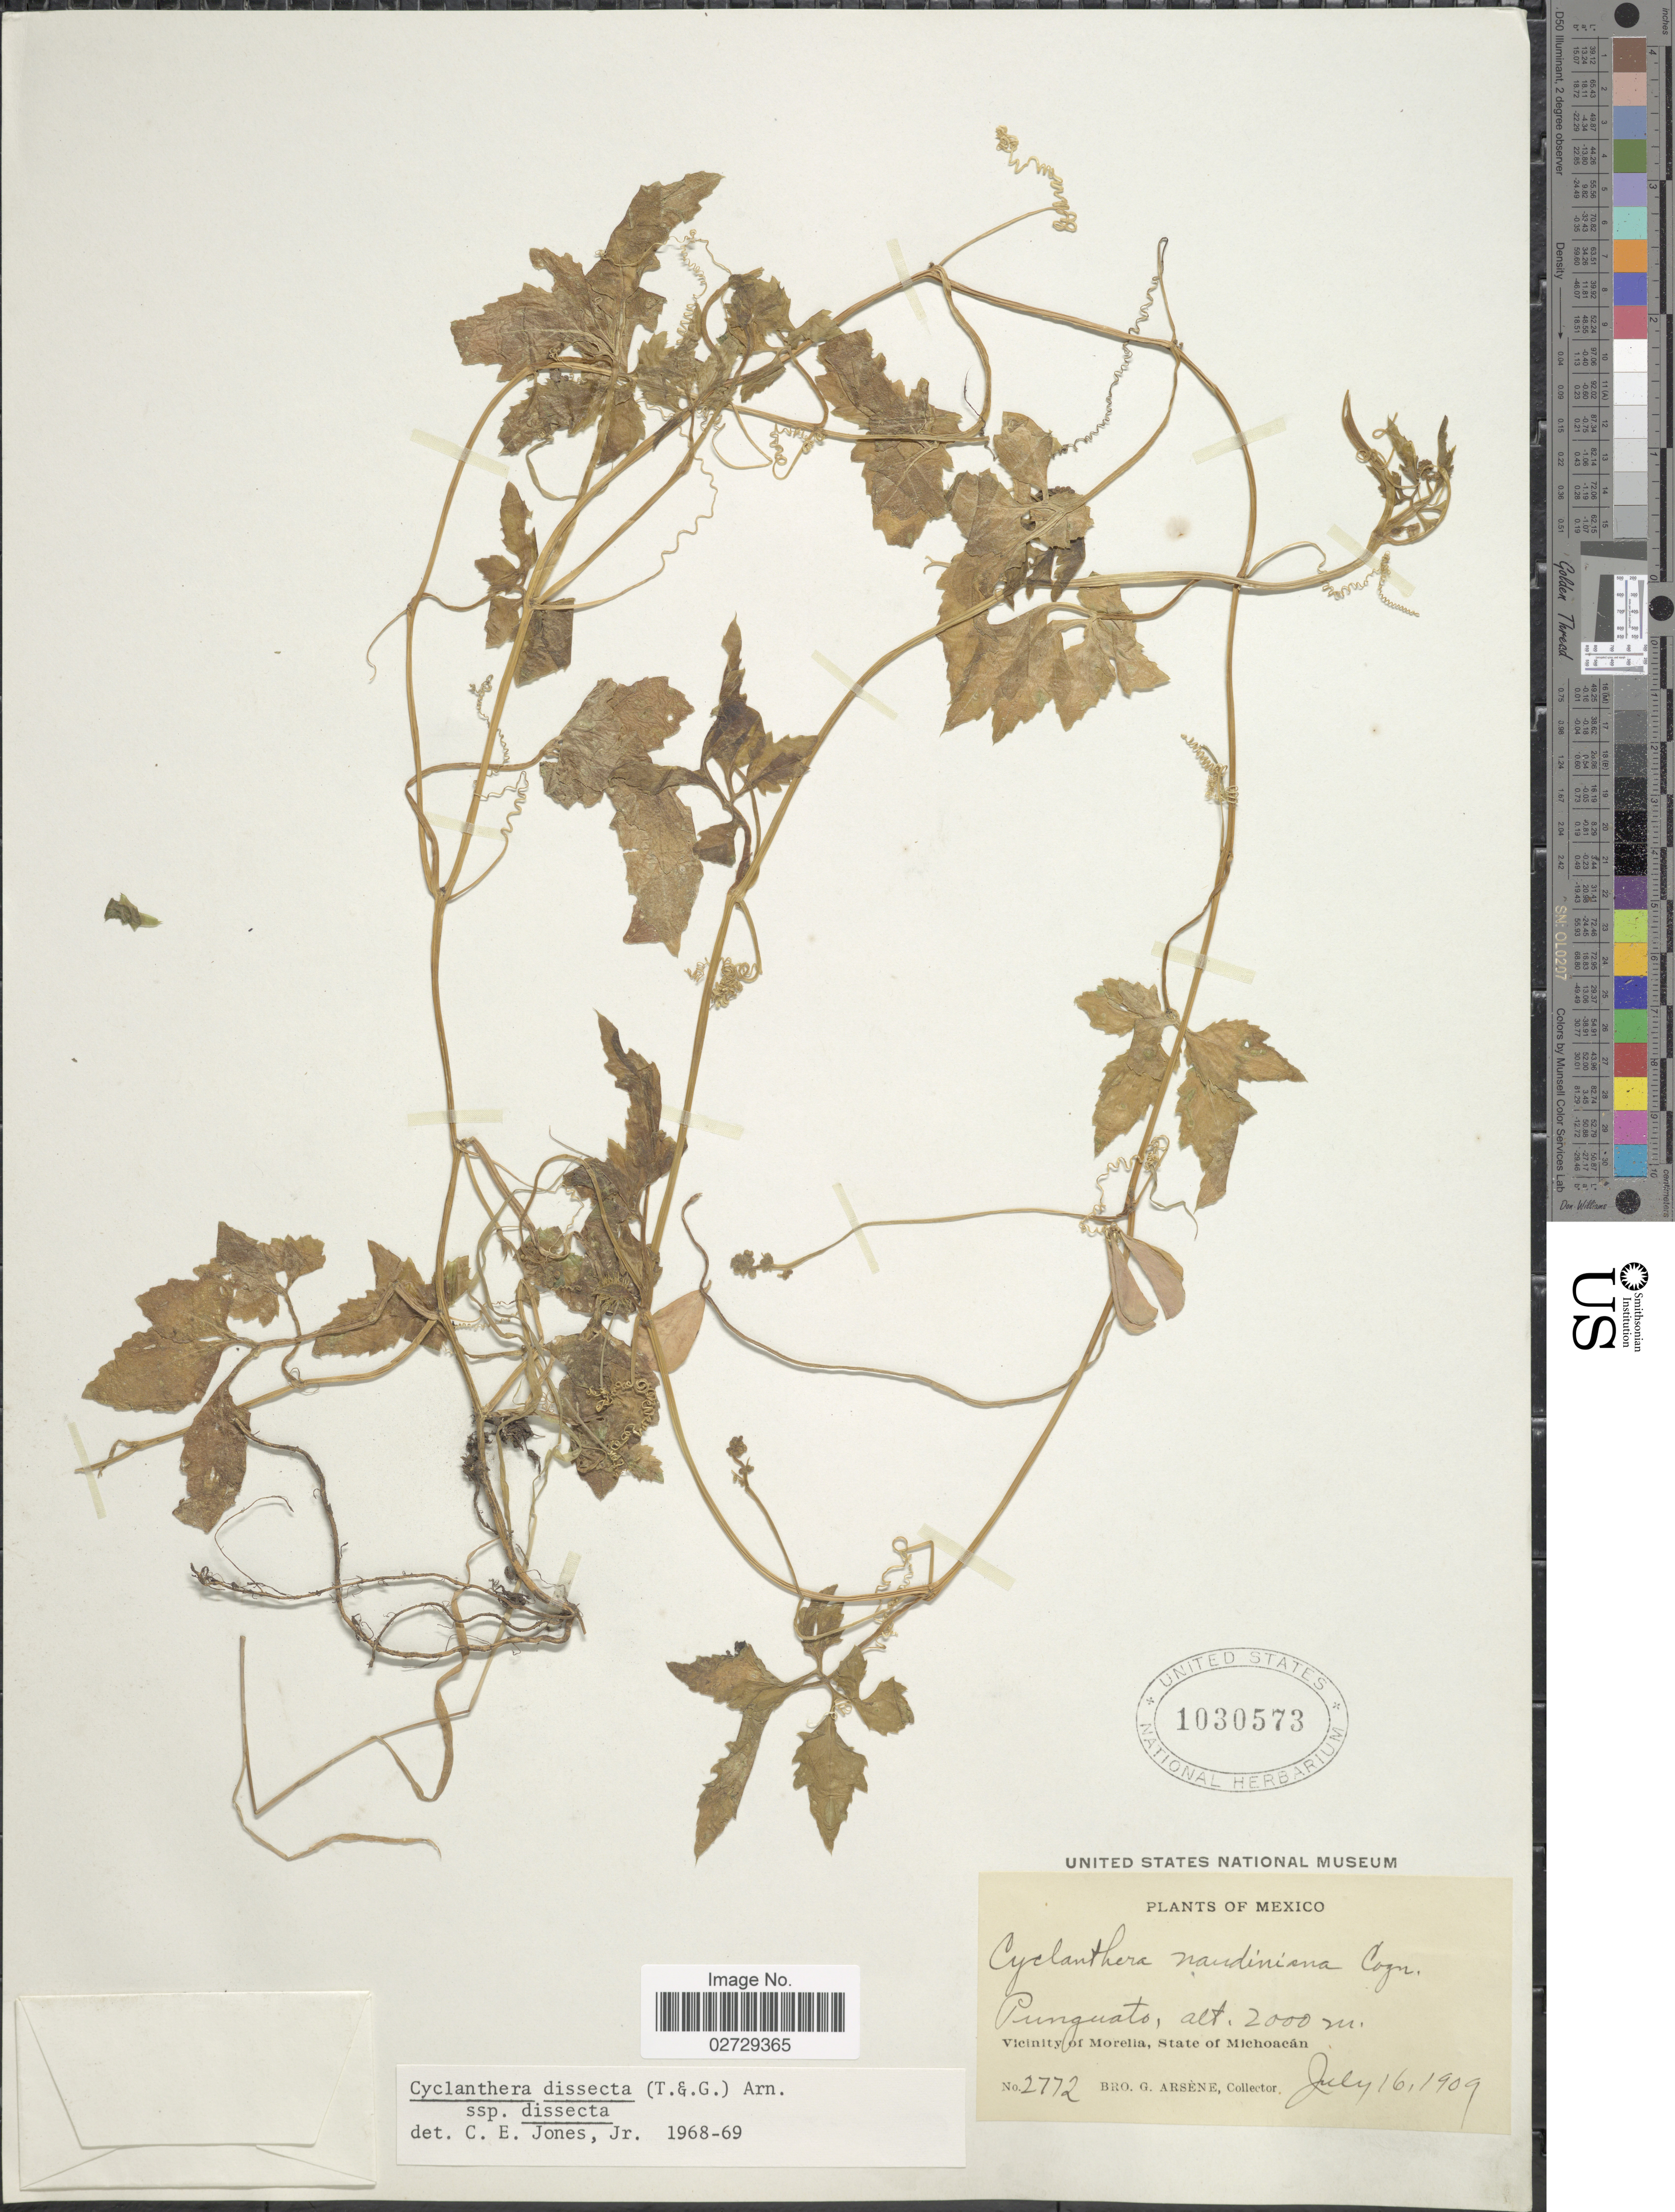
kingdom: Plantae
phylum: Tracheophyta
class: Magnoliopsida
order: Cucurbitales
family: Cucurbitaceae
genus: Cyclanthera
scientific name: Cyclanthera dissecta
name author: (Torr. & A. Gray) Arn.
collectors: Bro. G. Arsène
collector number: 2772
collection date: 1909-07-16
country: Mexico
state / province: Michoacán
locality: Punguato, Vicinity of Morelia.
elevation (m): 2000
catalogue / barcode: US 1030573